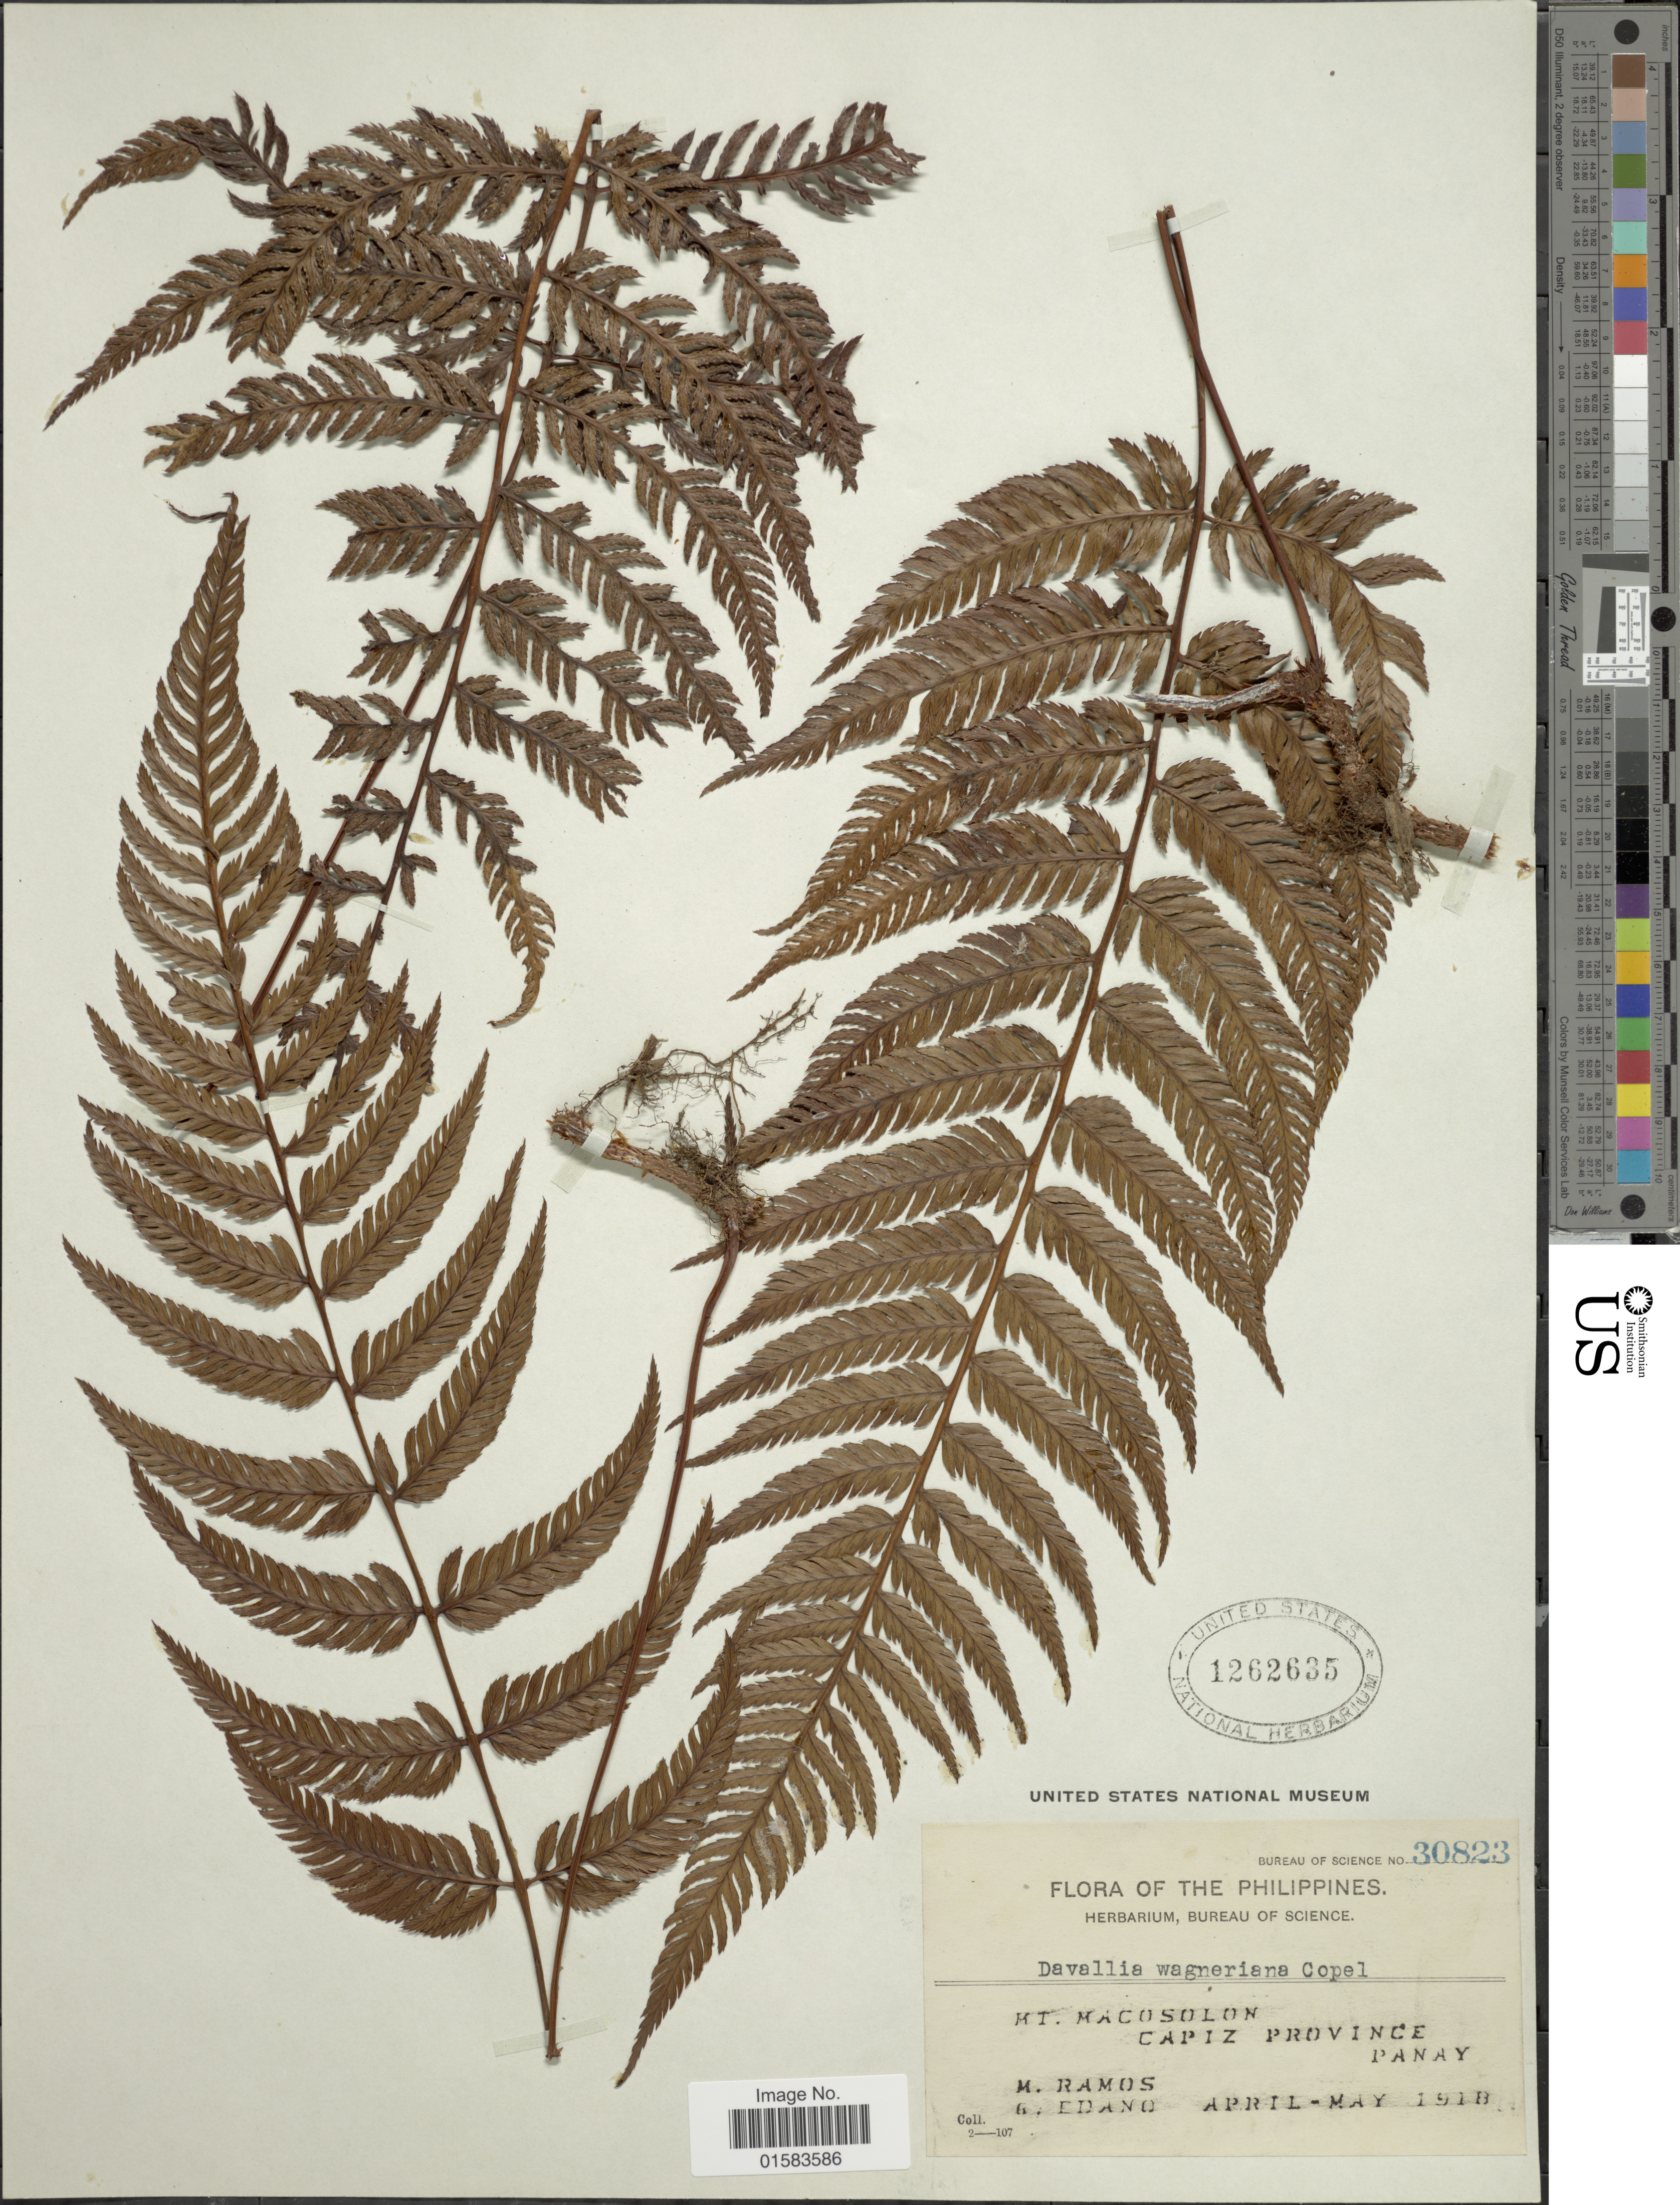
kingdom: Plantae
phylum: Tracheophyta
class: Polypodiopsida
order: Polypodiales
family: Davalliaceae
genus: Davallia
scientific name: Davallia wagneriana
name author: Copel.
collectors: M. Ramos & G. Edaño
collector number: Bureau of Science 30823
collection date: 1918-04/1918-05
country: Philippines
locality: Mt. Macosolon, Capiz Province, Panay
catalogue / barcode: US 1262635